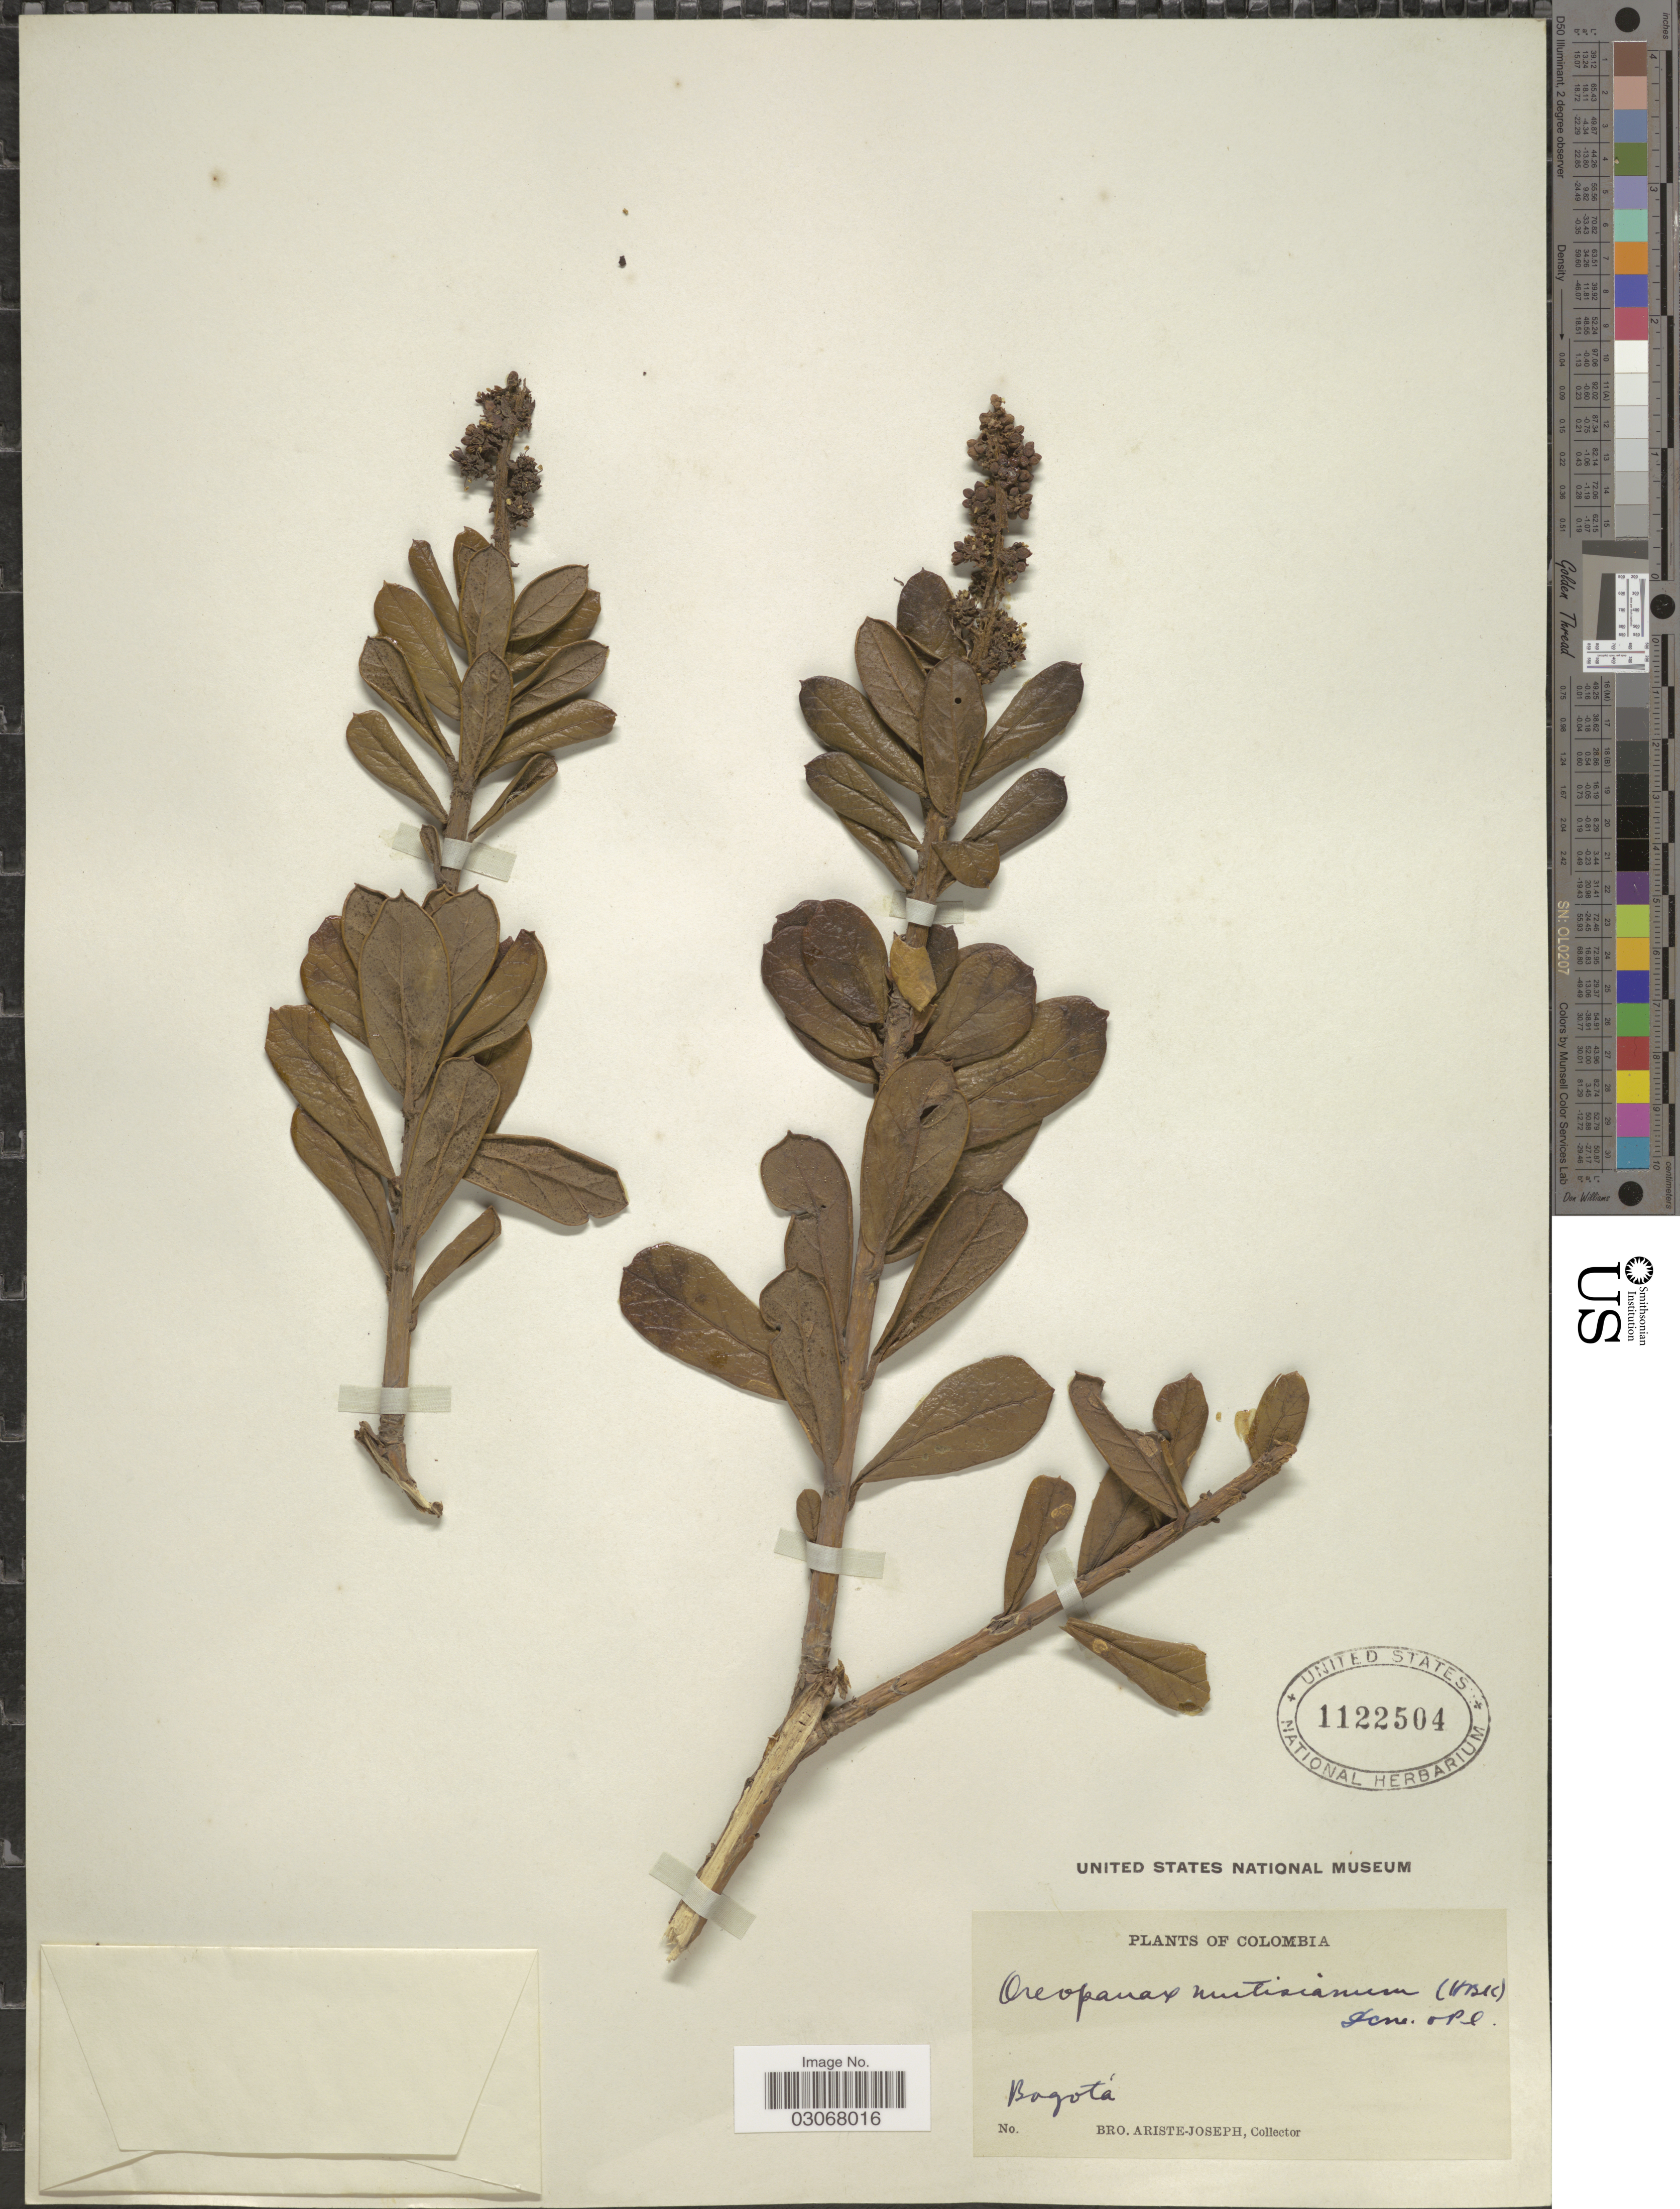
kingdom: Plantae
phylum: Tracheophyta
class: Magnoliopsida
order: Apiales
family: Araliaceae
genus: Oreopanax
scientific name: Oreopanax mutisianus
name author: (Kunth) Decne. & Planch.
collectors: Bro. Ariste-Joseph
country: Colombia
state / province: Bogota D.C.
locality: Bogotá.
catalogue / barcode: US 1122504